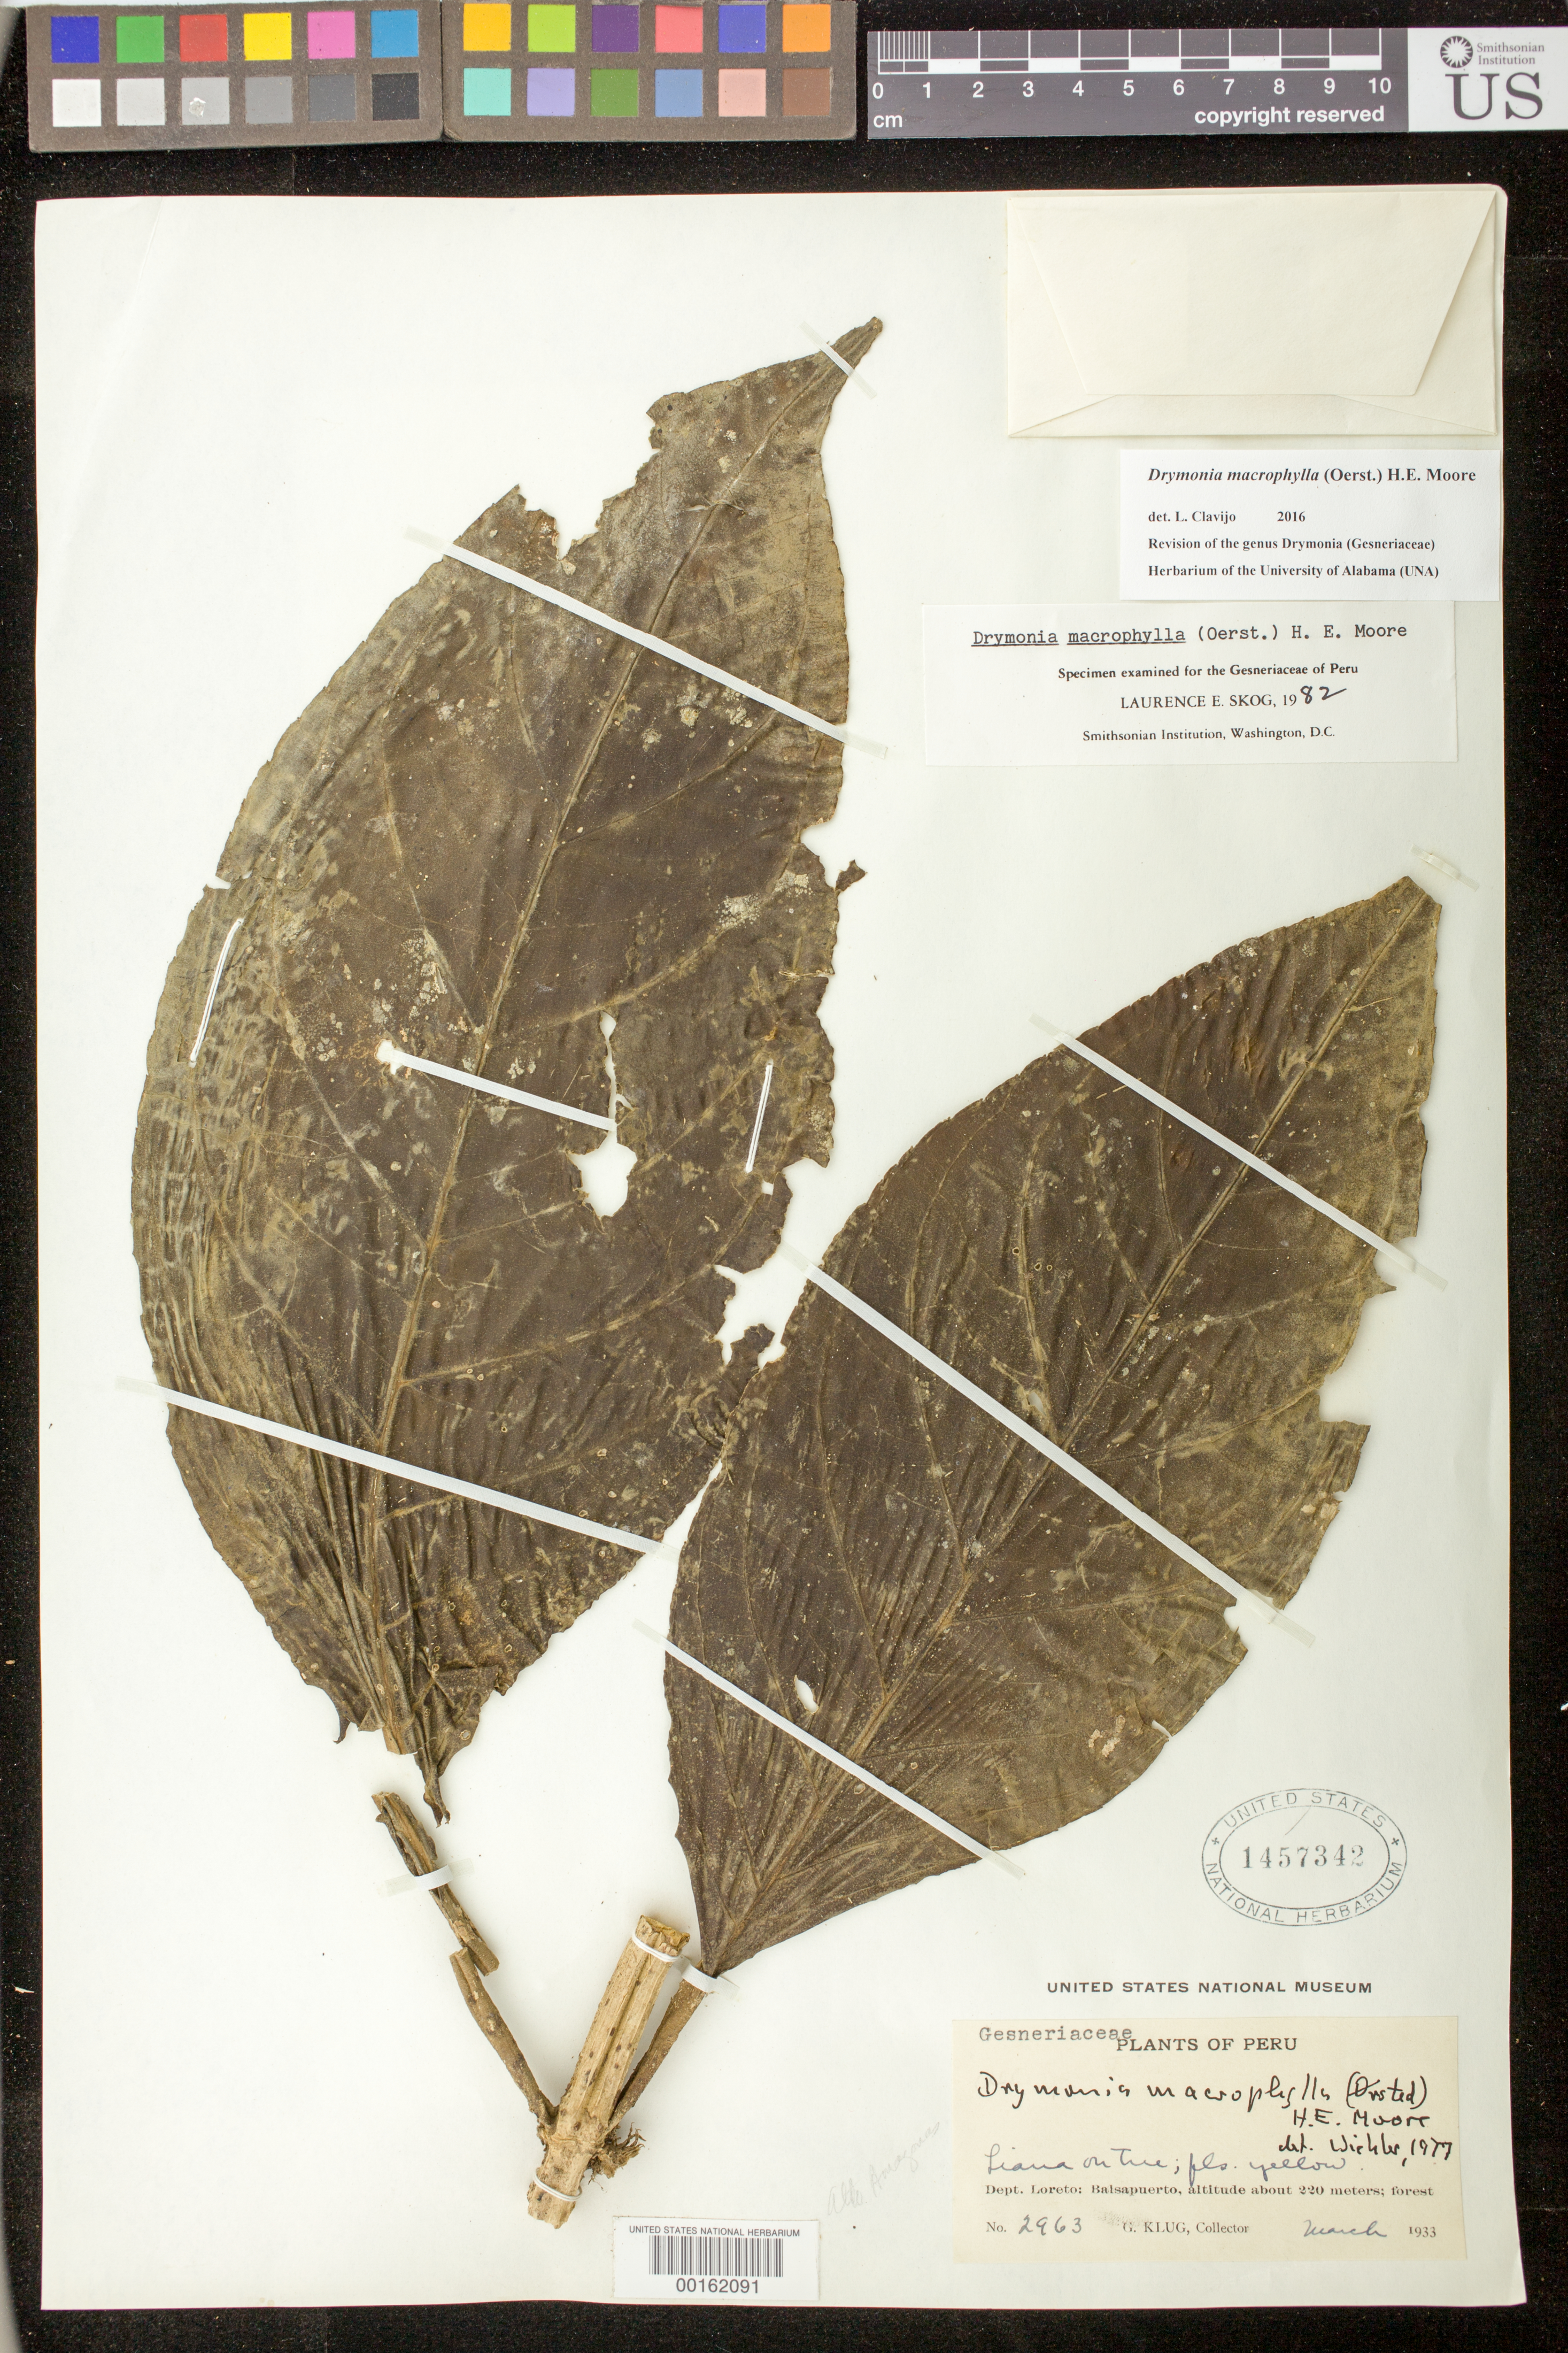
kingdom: Plantae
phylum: Tracheophyta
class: Magnoliopsida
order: Lamiales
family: Gesneriaceae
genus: Drymonia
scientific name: Drymonia macrophylla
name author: (Oerst.) H.E. Moore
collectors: G. Klug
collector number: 2963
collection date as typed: Mar 1933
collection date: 1933-03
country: Peru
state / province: Loreto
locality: Prov. Alto Amazonas; Balsapuerto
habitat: Forest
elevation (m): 220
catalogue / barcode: US 1457342